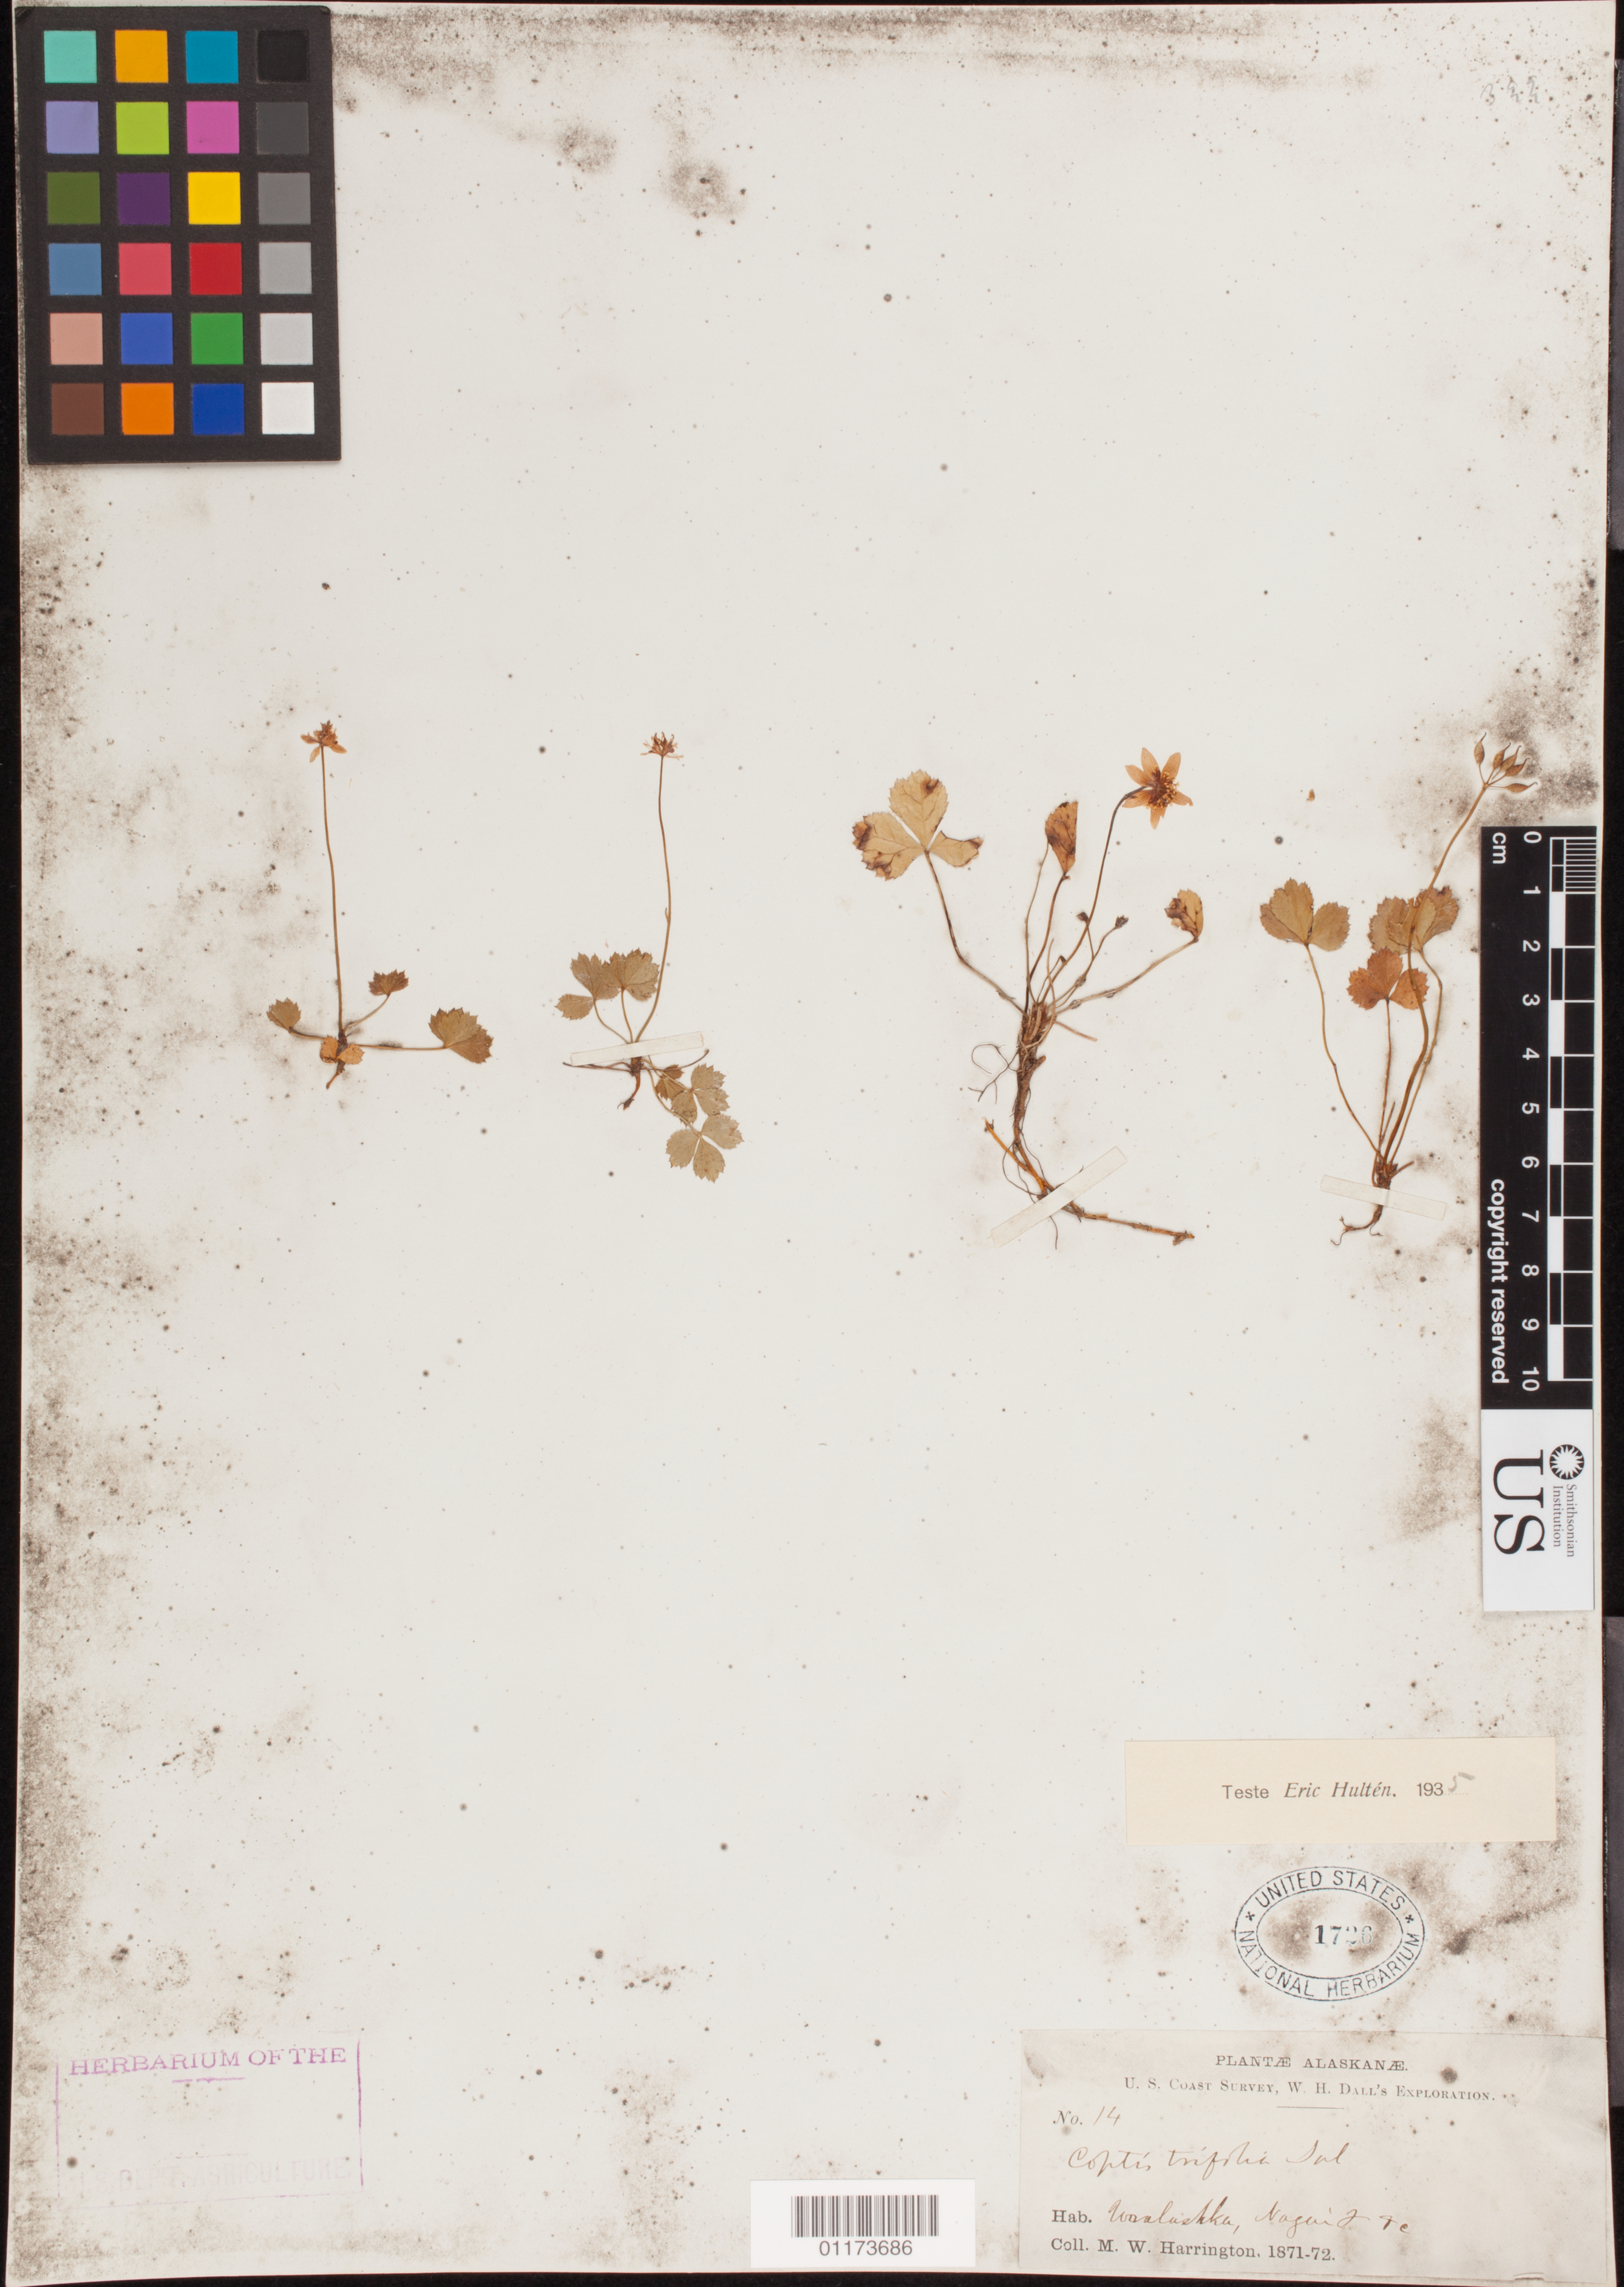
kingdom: Plantae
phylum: Tracheophyta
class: Magnoliopsida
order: Ranunculales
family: Ranunculaceae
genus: Coptis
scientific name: Coptis trifolia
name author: (L.) Salisb.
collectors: M. W. Harrington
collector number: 14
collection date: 1871/1872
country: United States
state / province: Alaska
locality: Unalaska, Nagai Island.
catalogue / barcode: US 1720